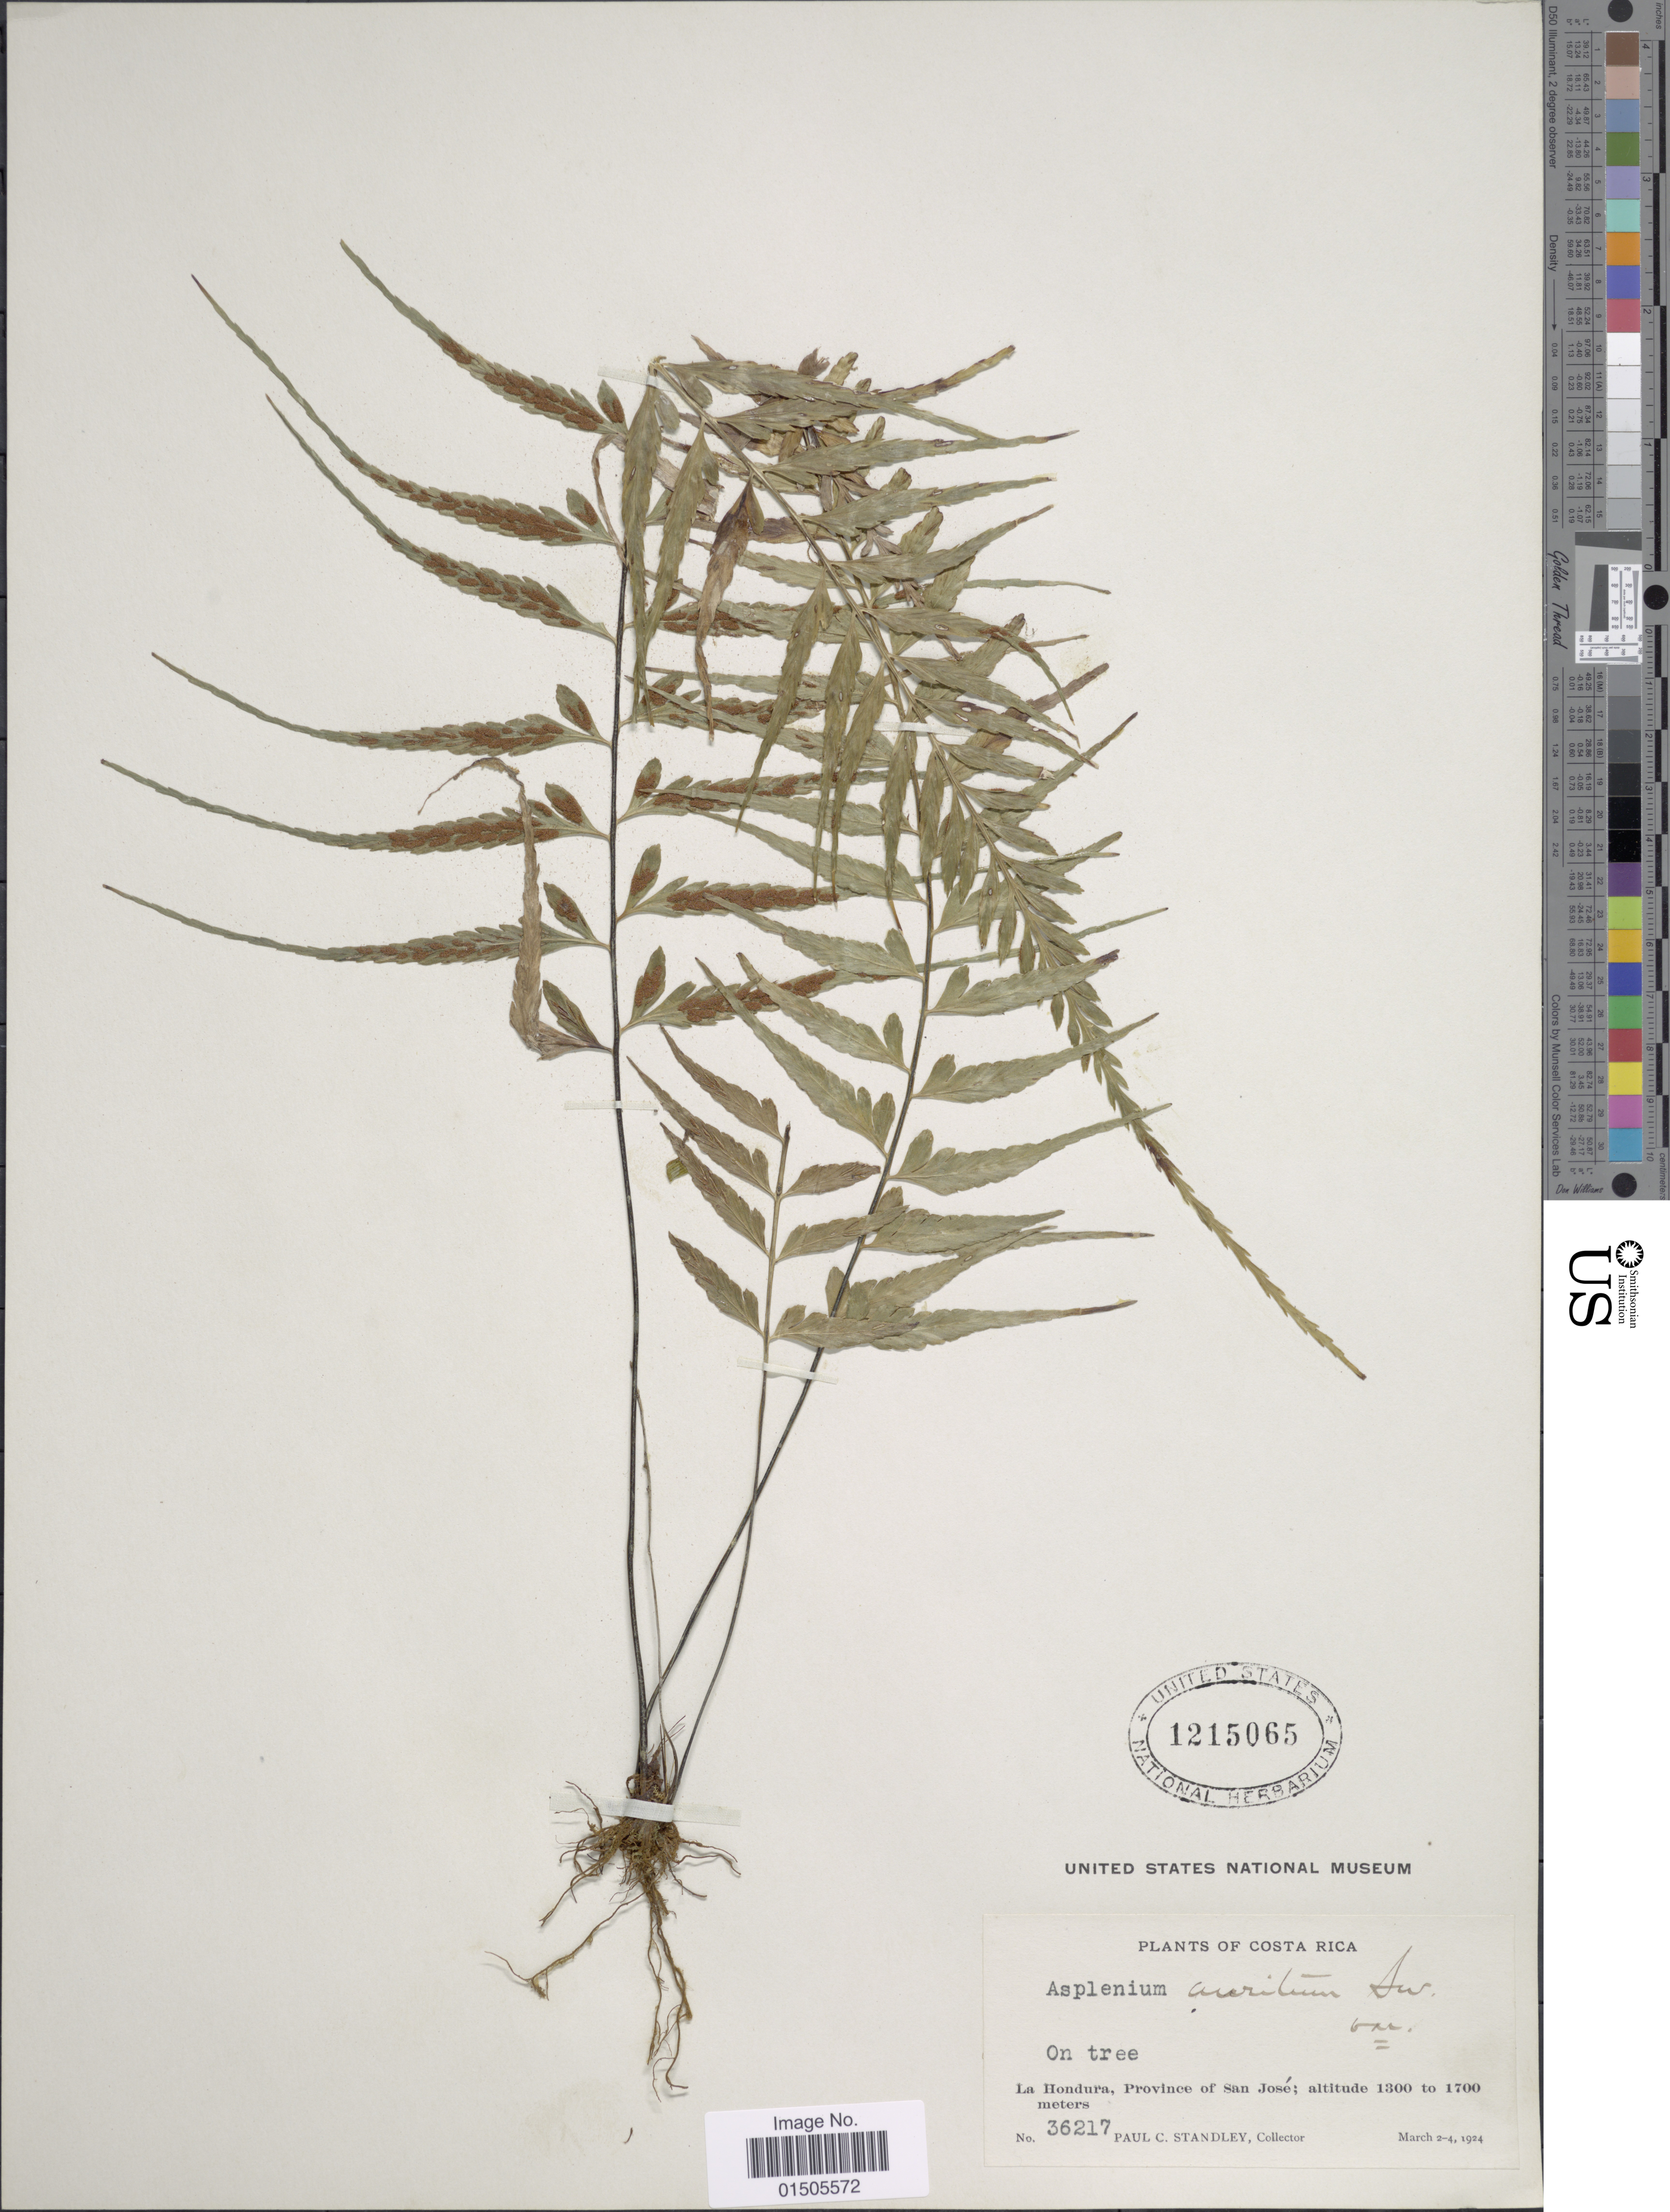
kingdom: Plantae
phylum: Tracheophyta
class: Polypodiopsida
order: Polypodiales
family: Aspleniaceae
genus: Asplenium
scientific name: Asplenium auritum var. bipinnatifidum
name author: Kunze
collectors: P. C. Standley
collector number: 36217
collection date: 1924-03-02/1924-03-04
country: Costa Rica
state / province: San José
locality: La Hondura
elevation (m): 1300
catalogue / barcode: US 1215065